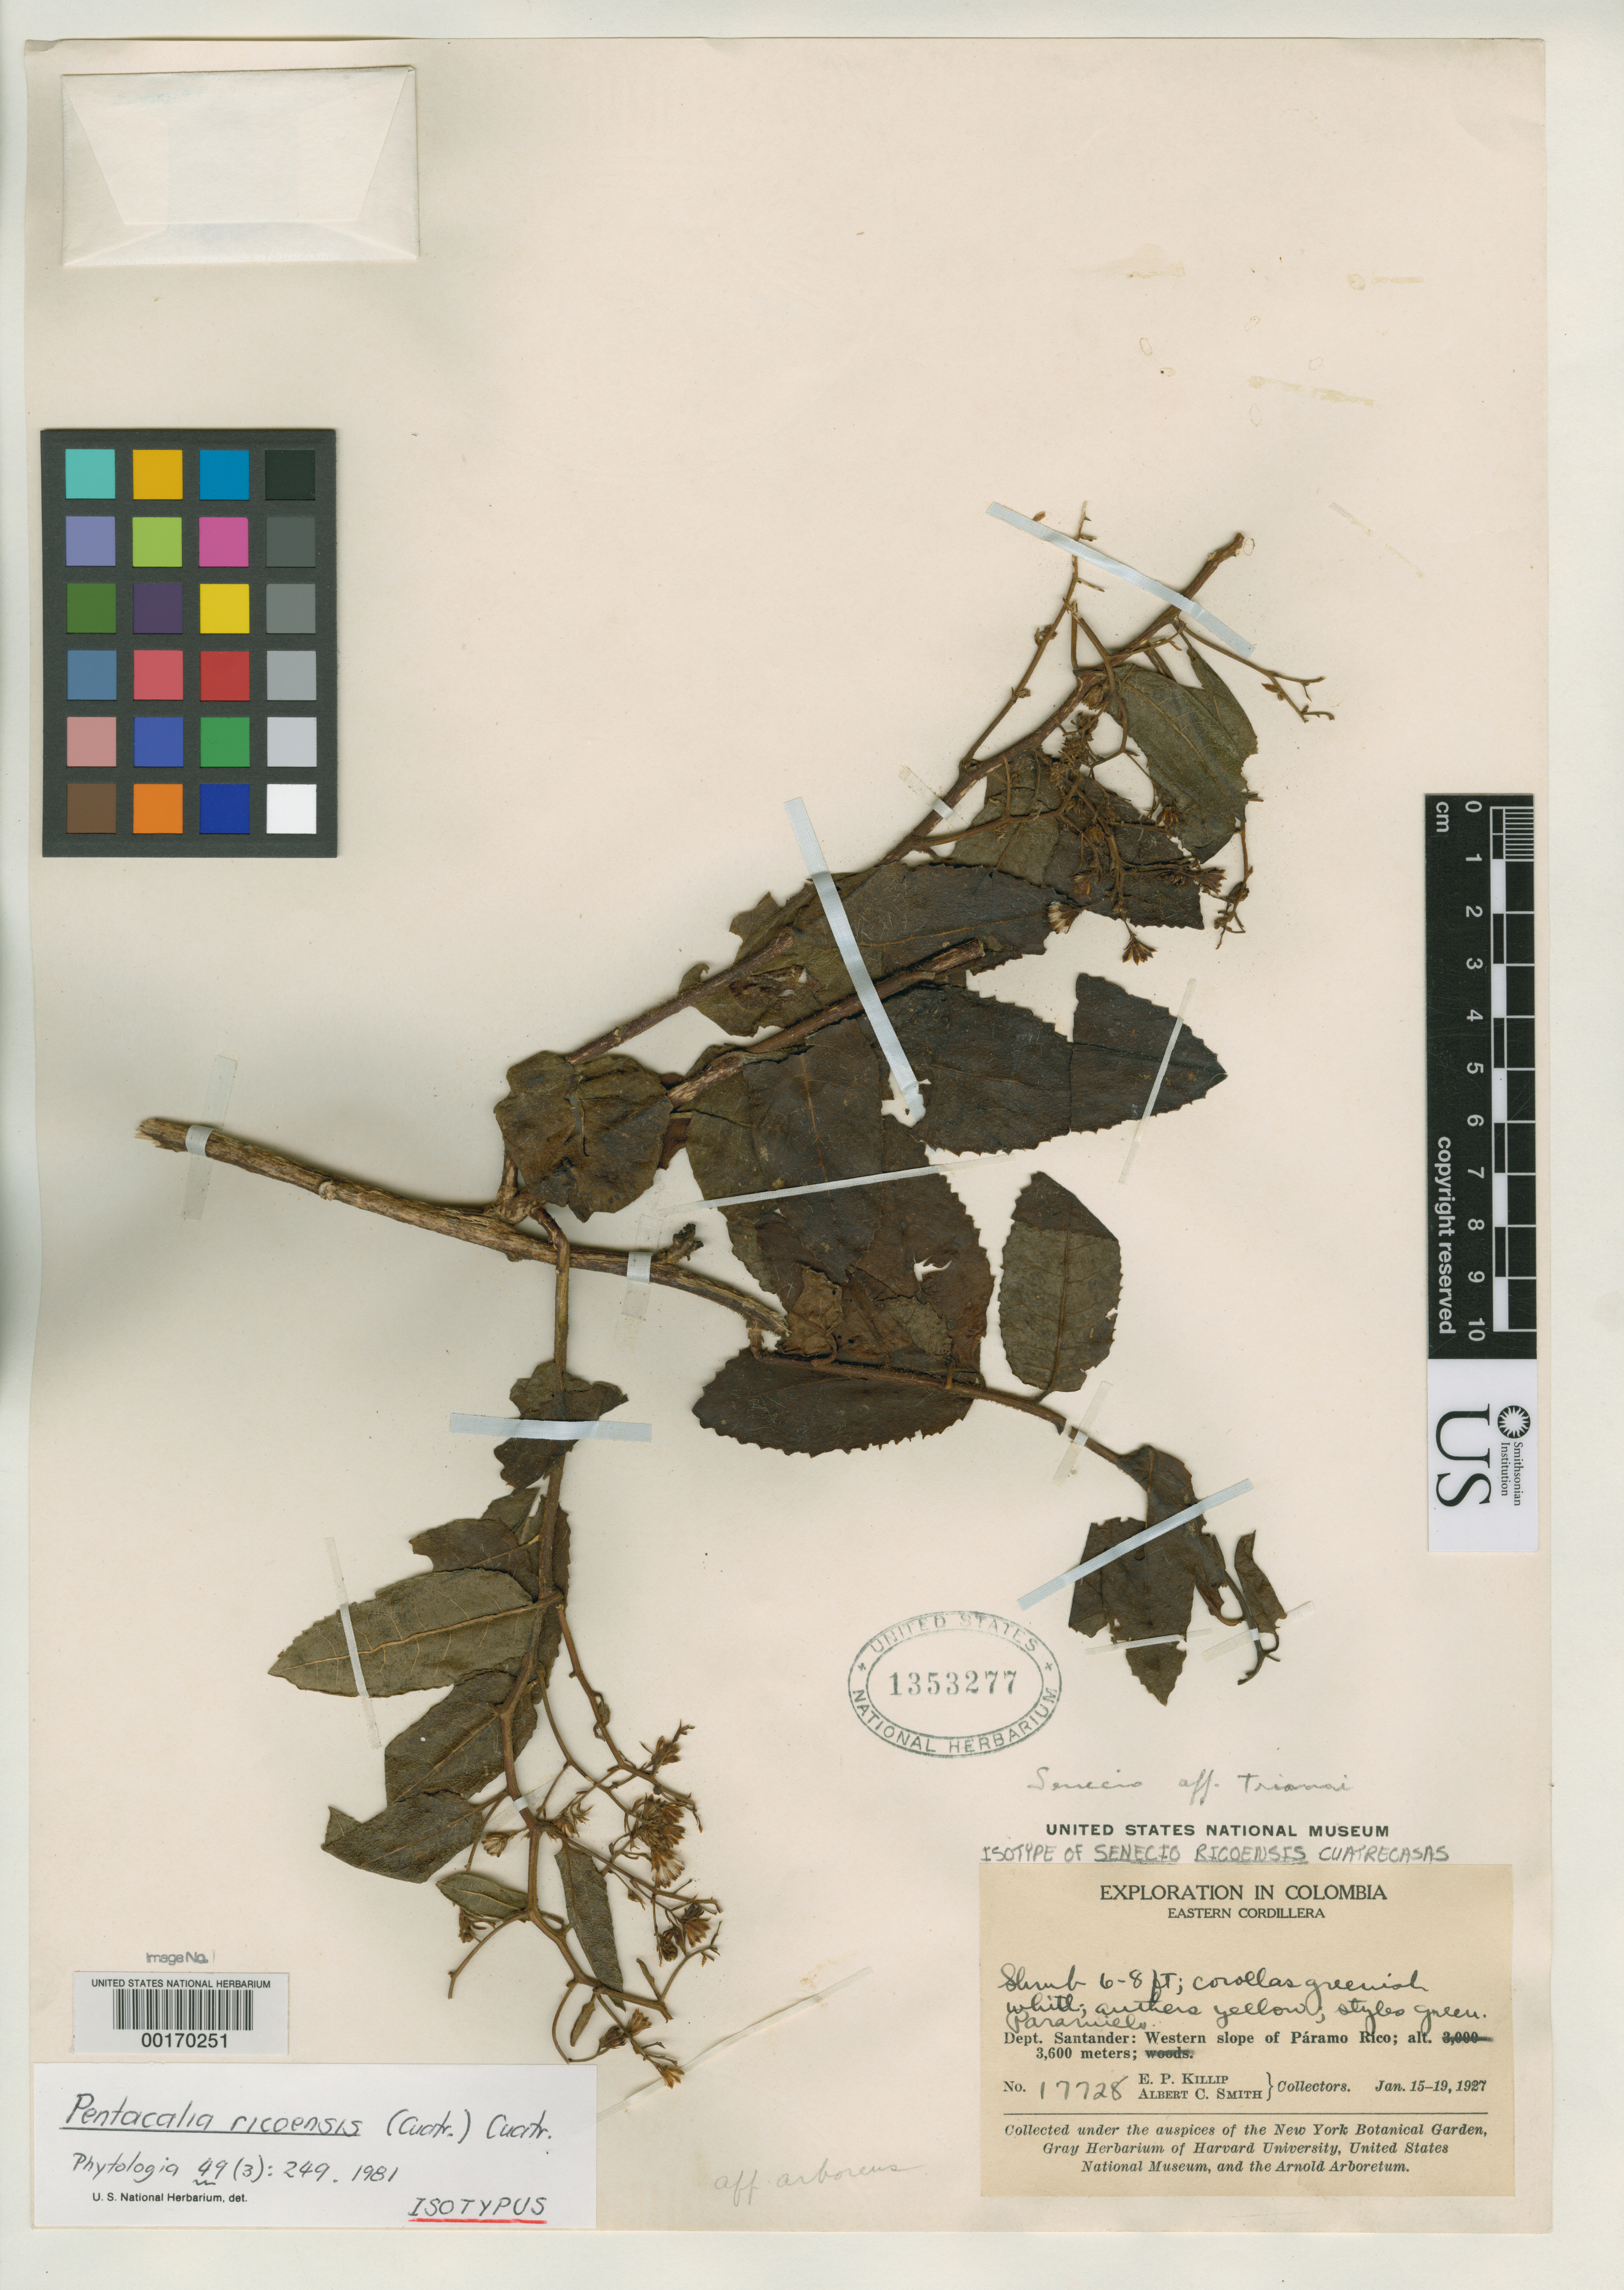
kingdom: Plantae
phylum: Tracheophyta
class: Magnoliopsida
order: Asterales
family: Asteraceae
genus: Senecio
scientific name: Senecio ricoensis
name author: Cuatrec.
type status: Isotype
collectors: E. P. Killip & A. C. Smith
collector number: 17728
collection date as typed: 15 Jan 1927 to 19 Jan 1927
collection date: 1927-01-15/1927-01-19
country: Colombia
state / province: Santander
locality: Western slope of Páramo Rico, Eastern Cordillera.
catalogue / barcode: US 1353277